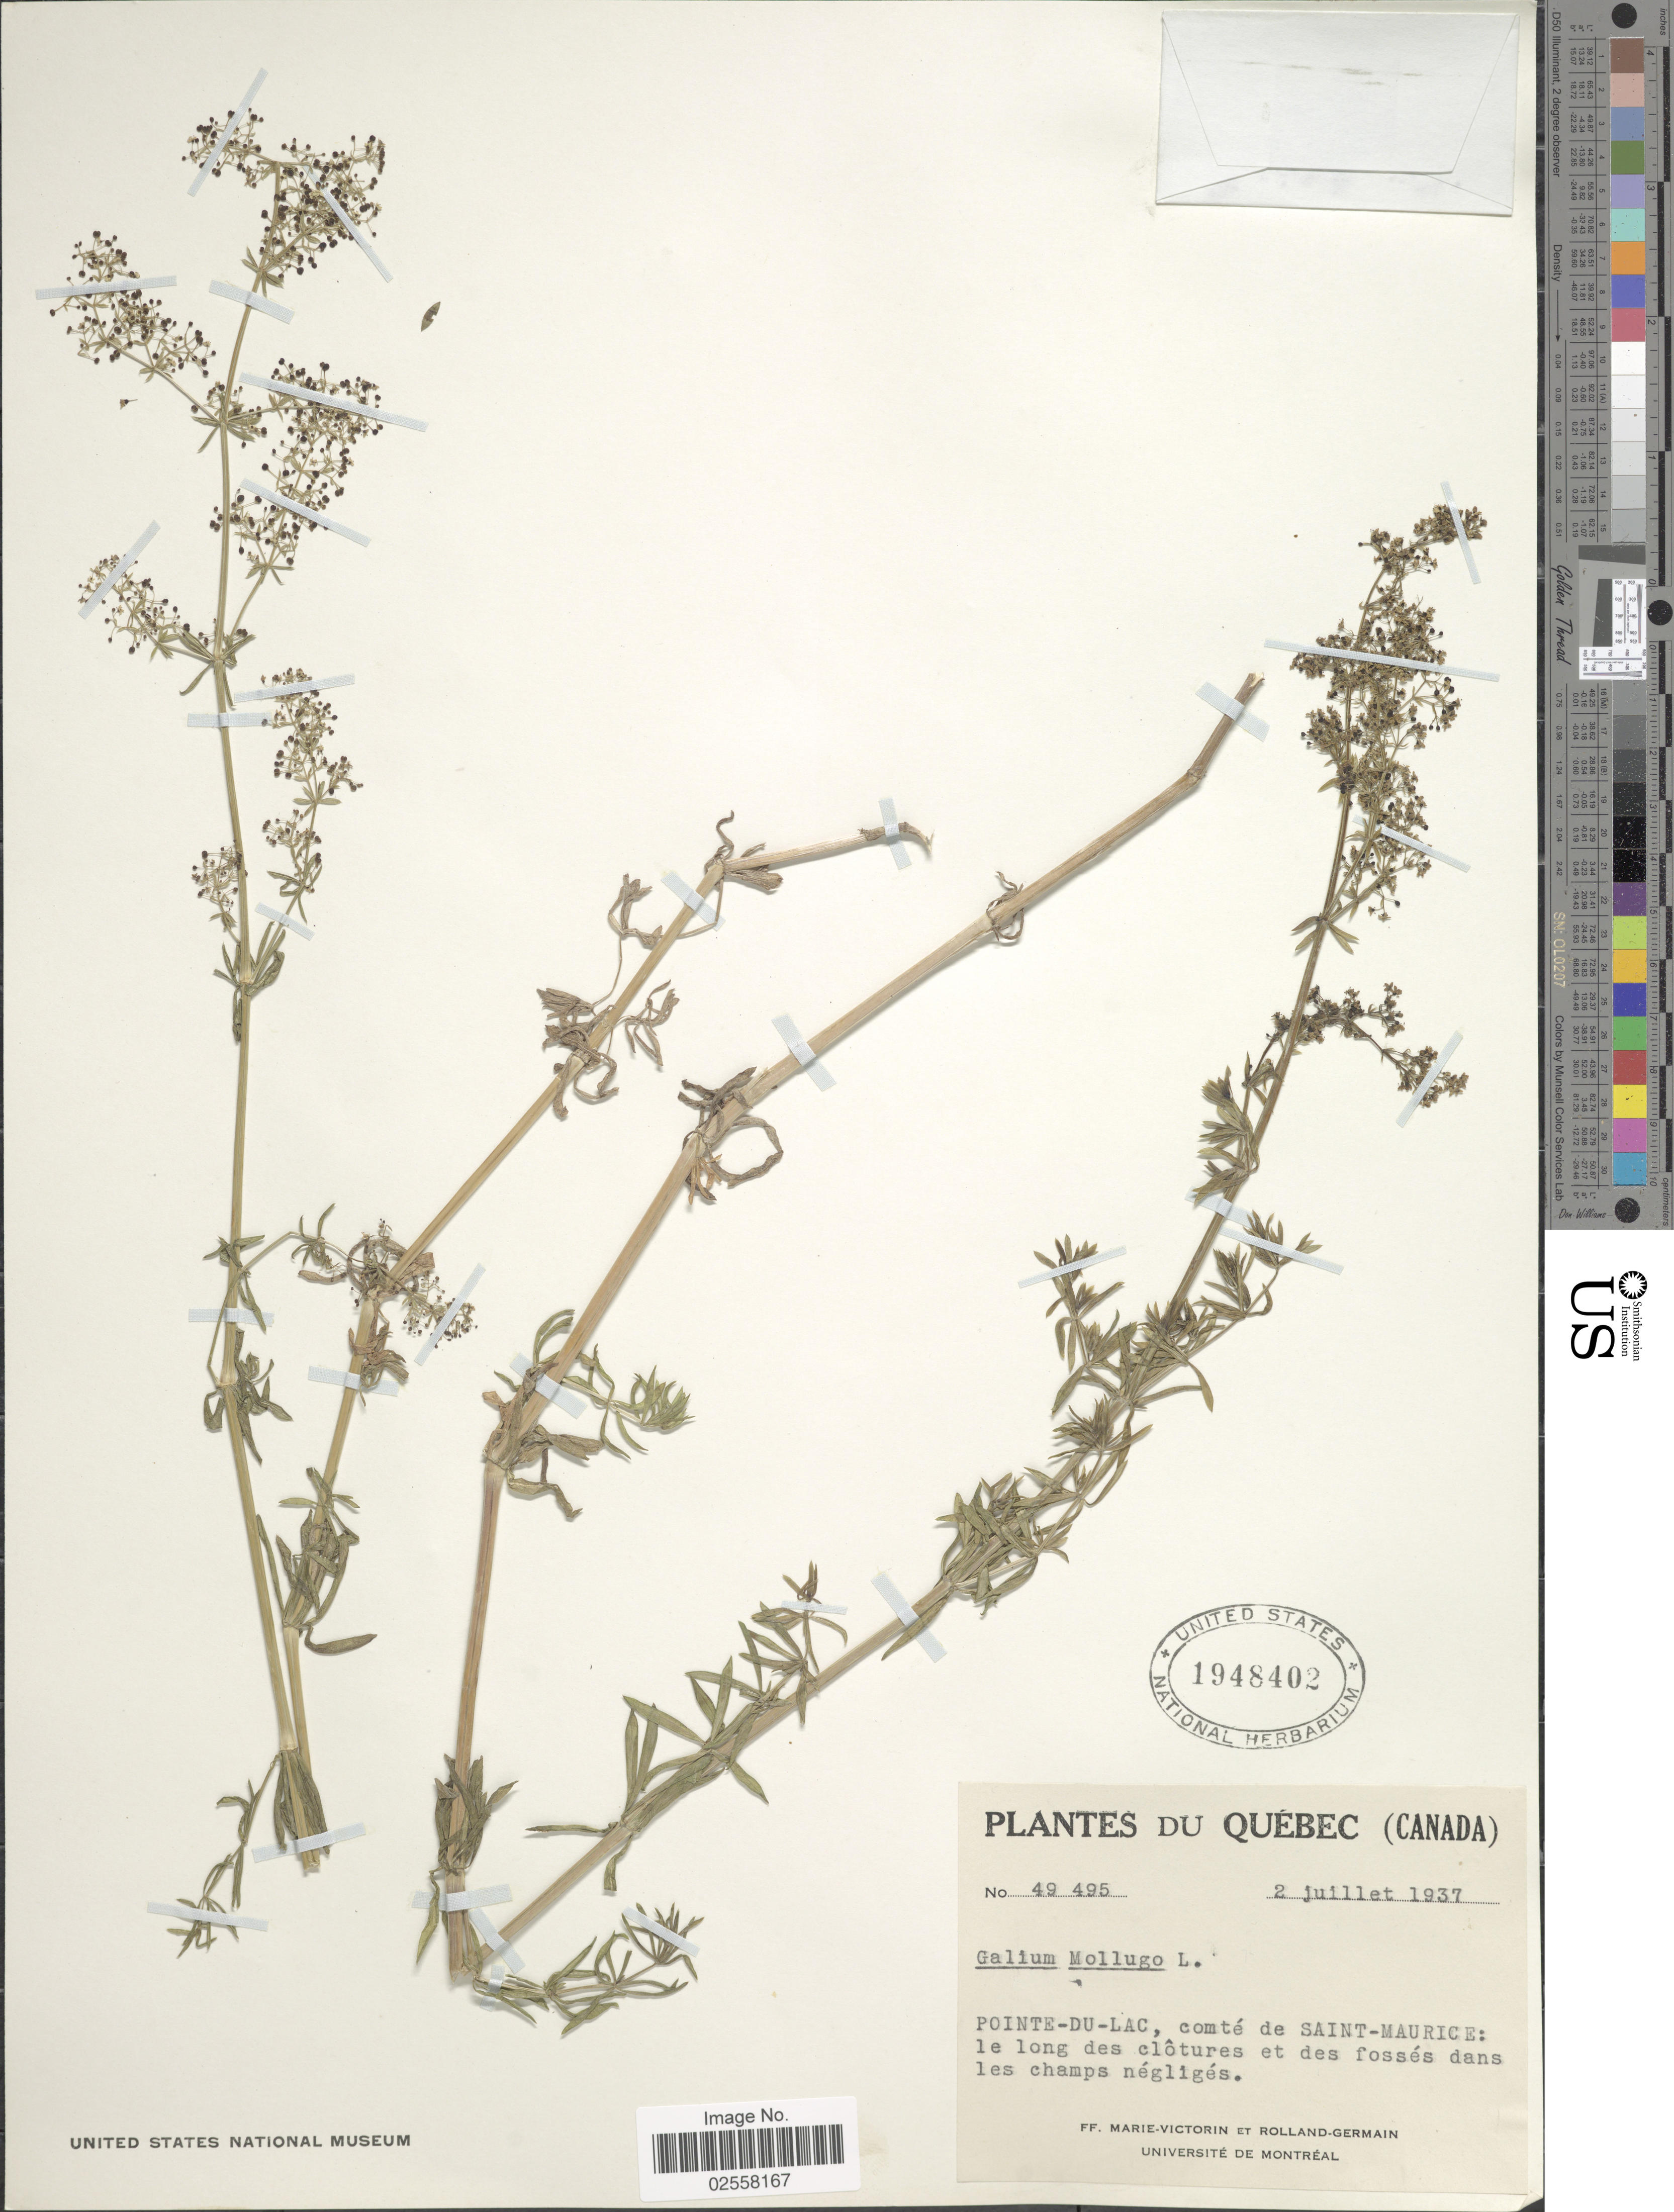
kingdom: Plantae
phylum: Tracheophyta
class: Magnoliopsida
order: Gentianales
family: Rubiaceae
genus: Galium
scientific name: Galium mollugo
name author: L.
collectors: F. Marie-Victorin & Rolland-Germain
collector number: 49495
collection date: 1937-07-02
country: Canada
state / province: Quebec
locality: Pointe-Du-Lac, comte de Saint-Maurice: Le long des clotures et des fosses dans les champs negliges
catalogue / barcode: US 1948402